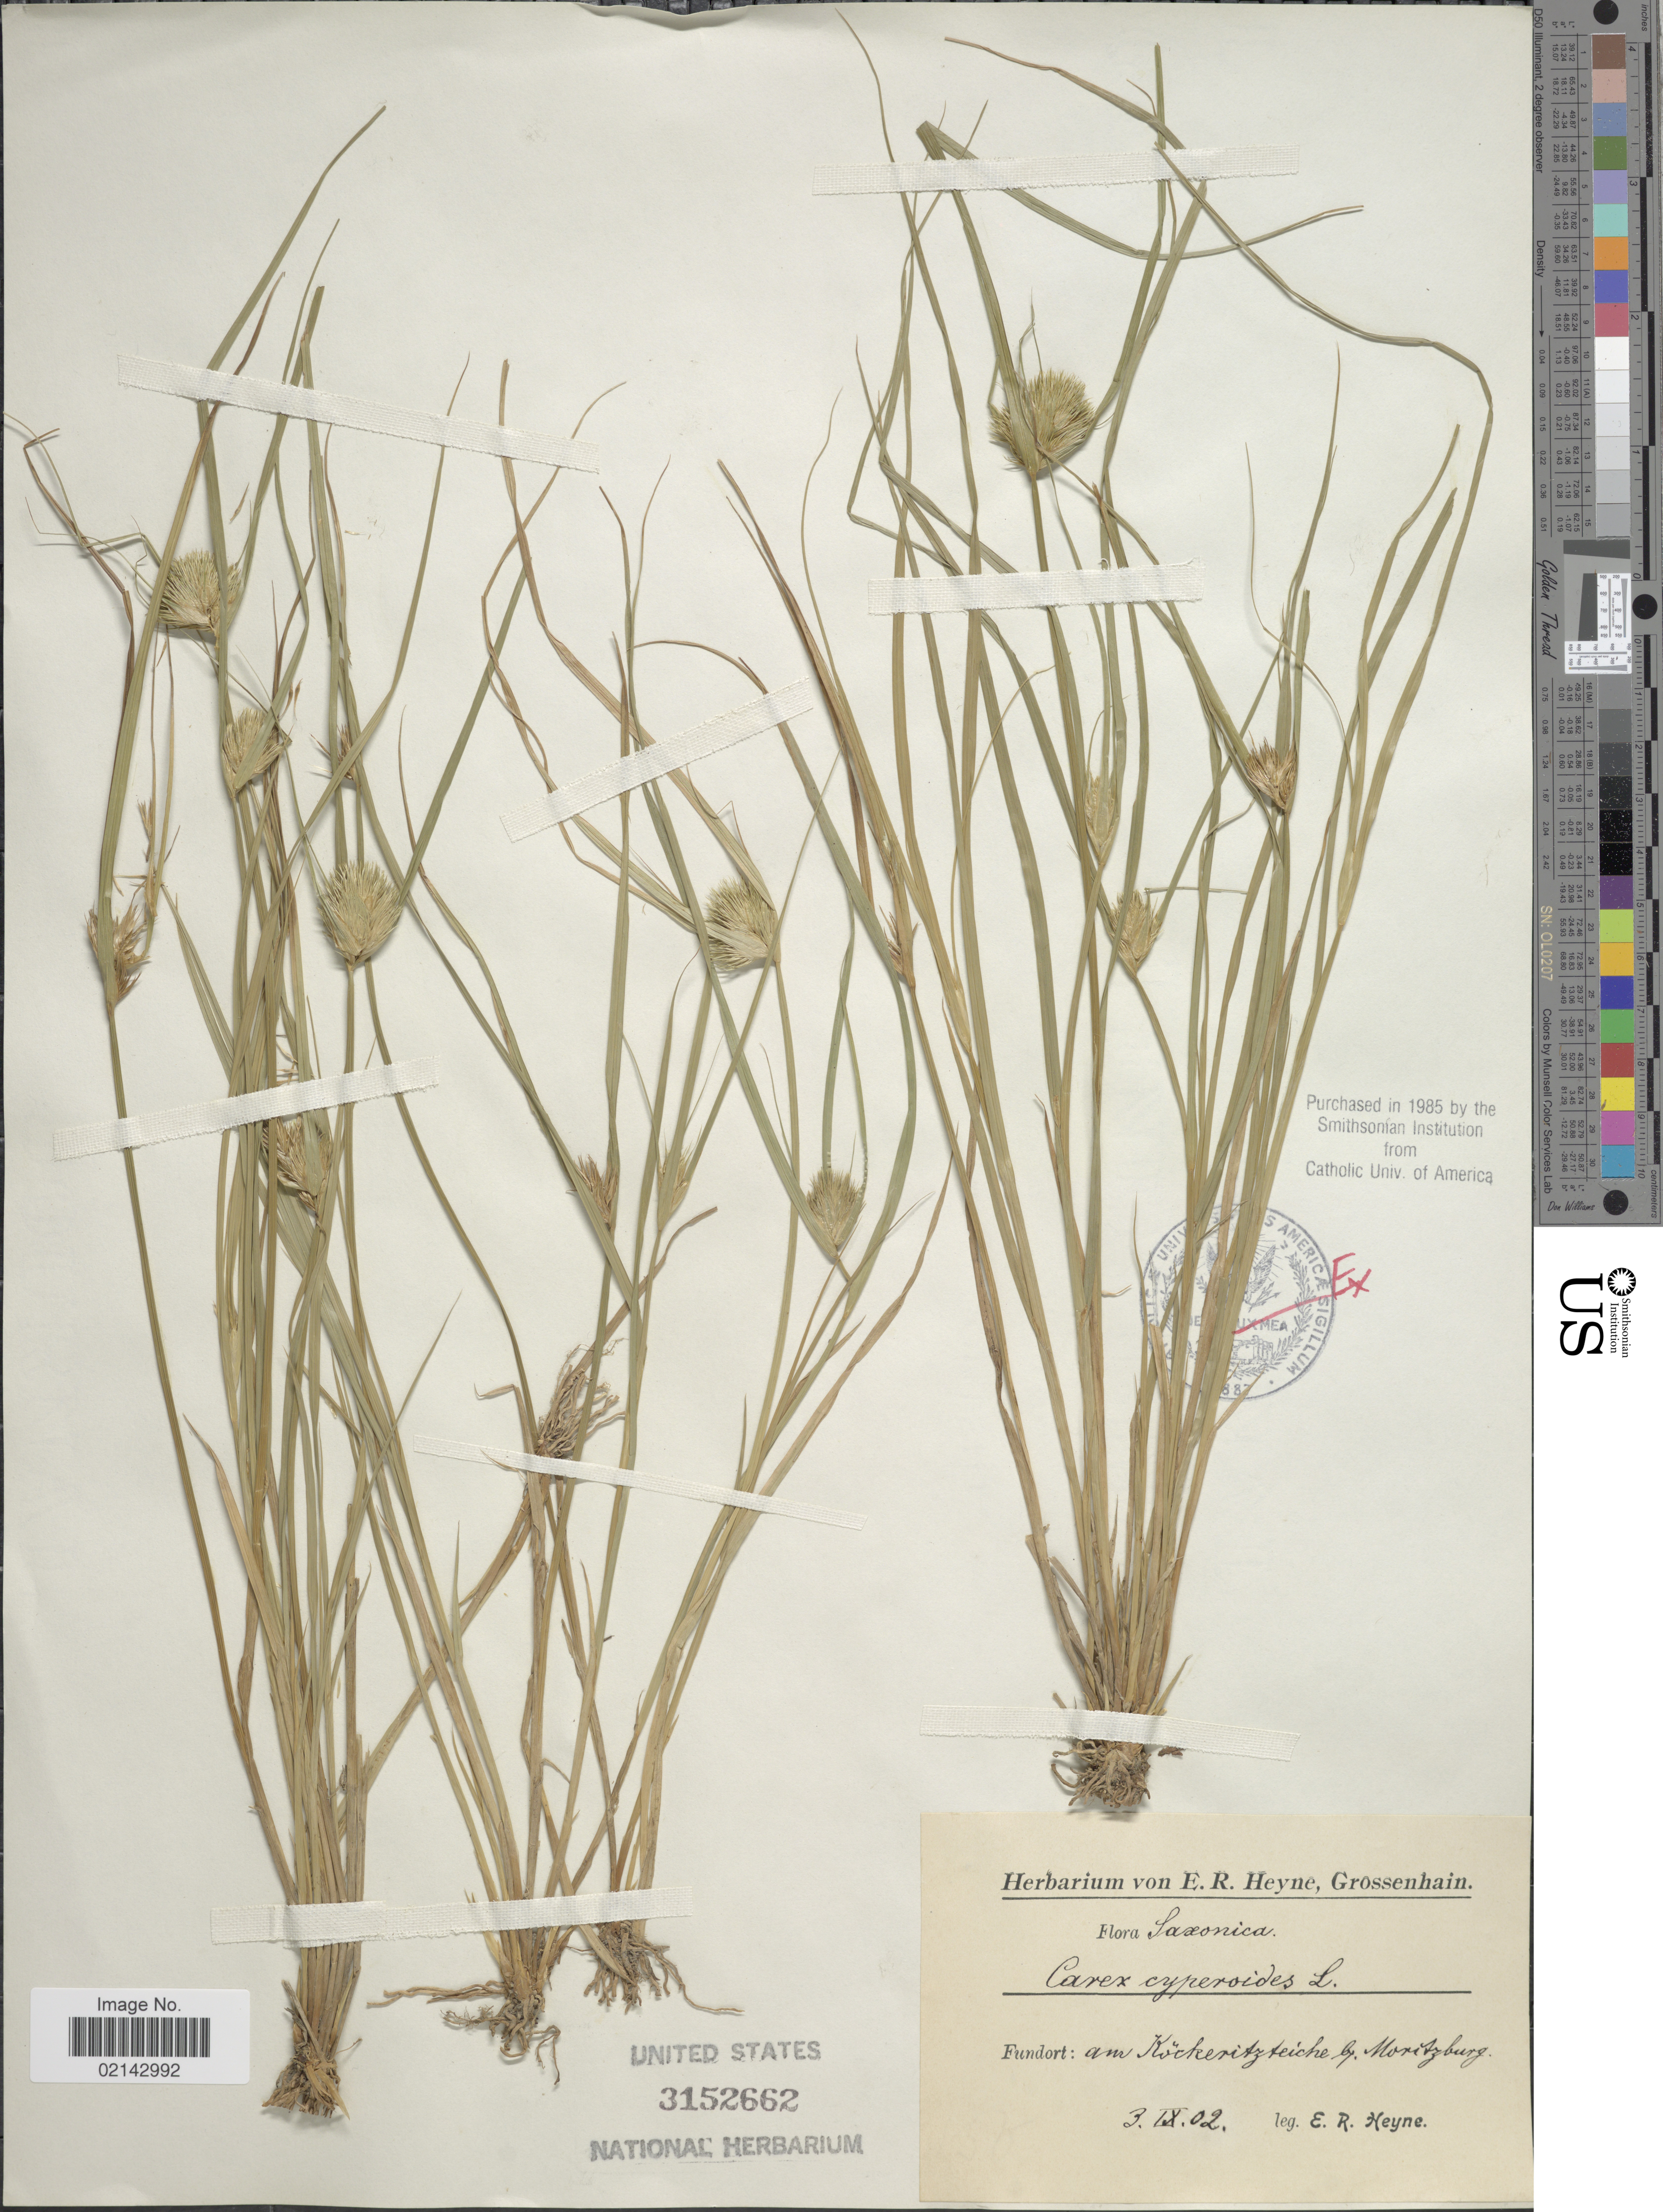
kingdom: Plantae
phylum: Tracheophyta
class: Liliopsida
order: Poales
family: Cyperaceae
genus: Carex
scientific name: Carex bohemica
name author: Schreb.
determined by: Strong, Mark T., (BOT), Smithsonian Institution - National Museum of Natural History (UNITED STATES)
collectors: E. Heyne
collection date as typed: Transcribed d/m/y: 3/9/2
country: Germany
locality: Saxonica, Fundort: am Kockeritzteiche by Moritzburg [interpreted]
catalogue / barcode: US 3152662